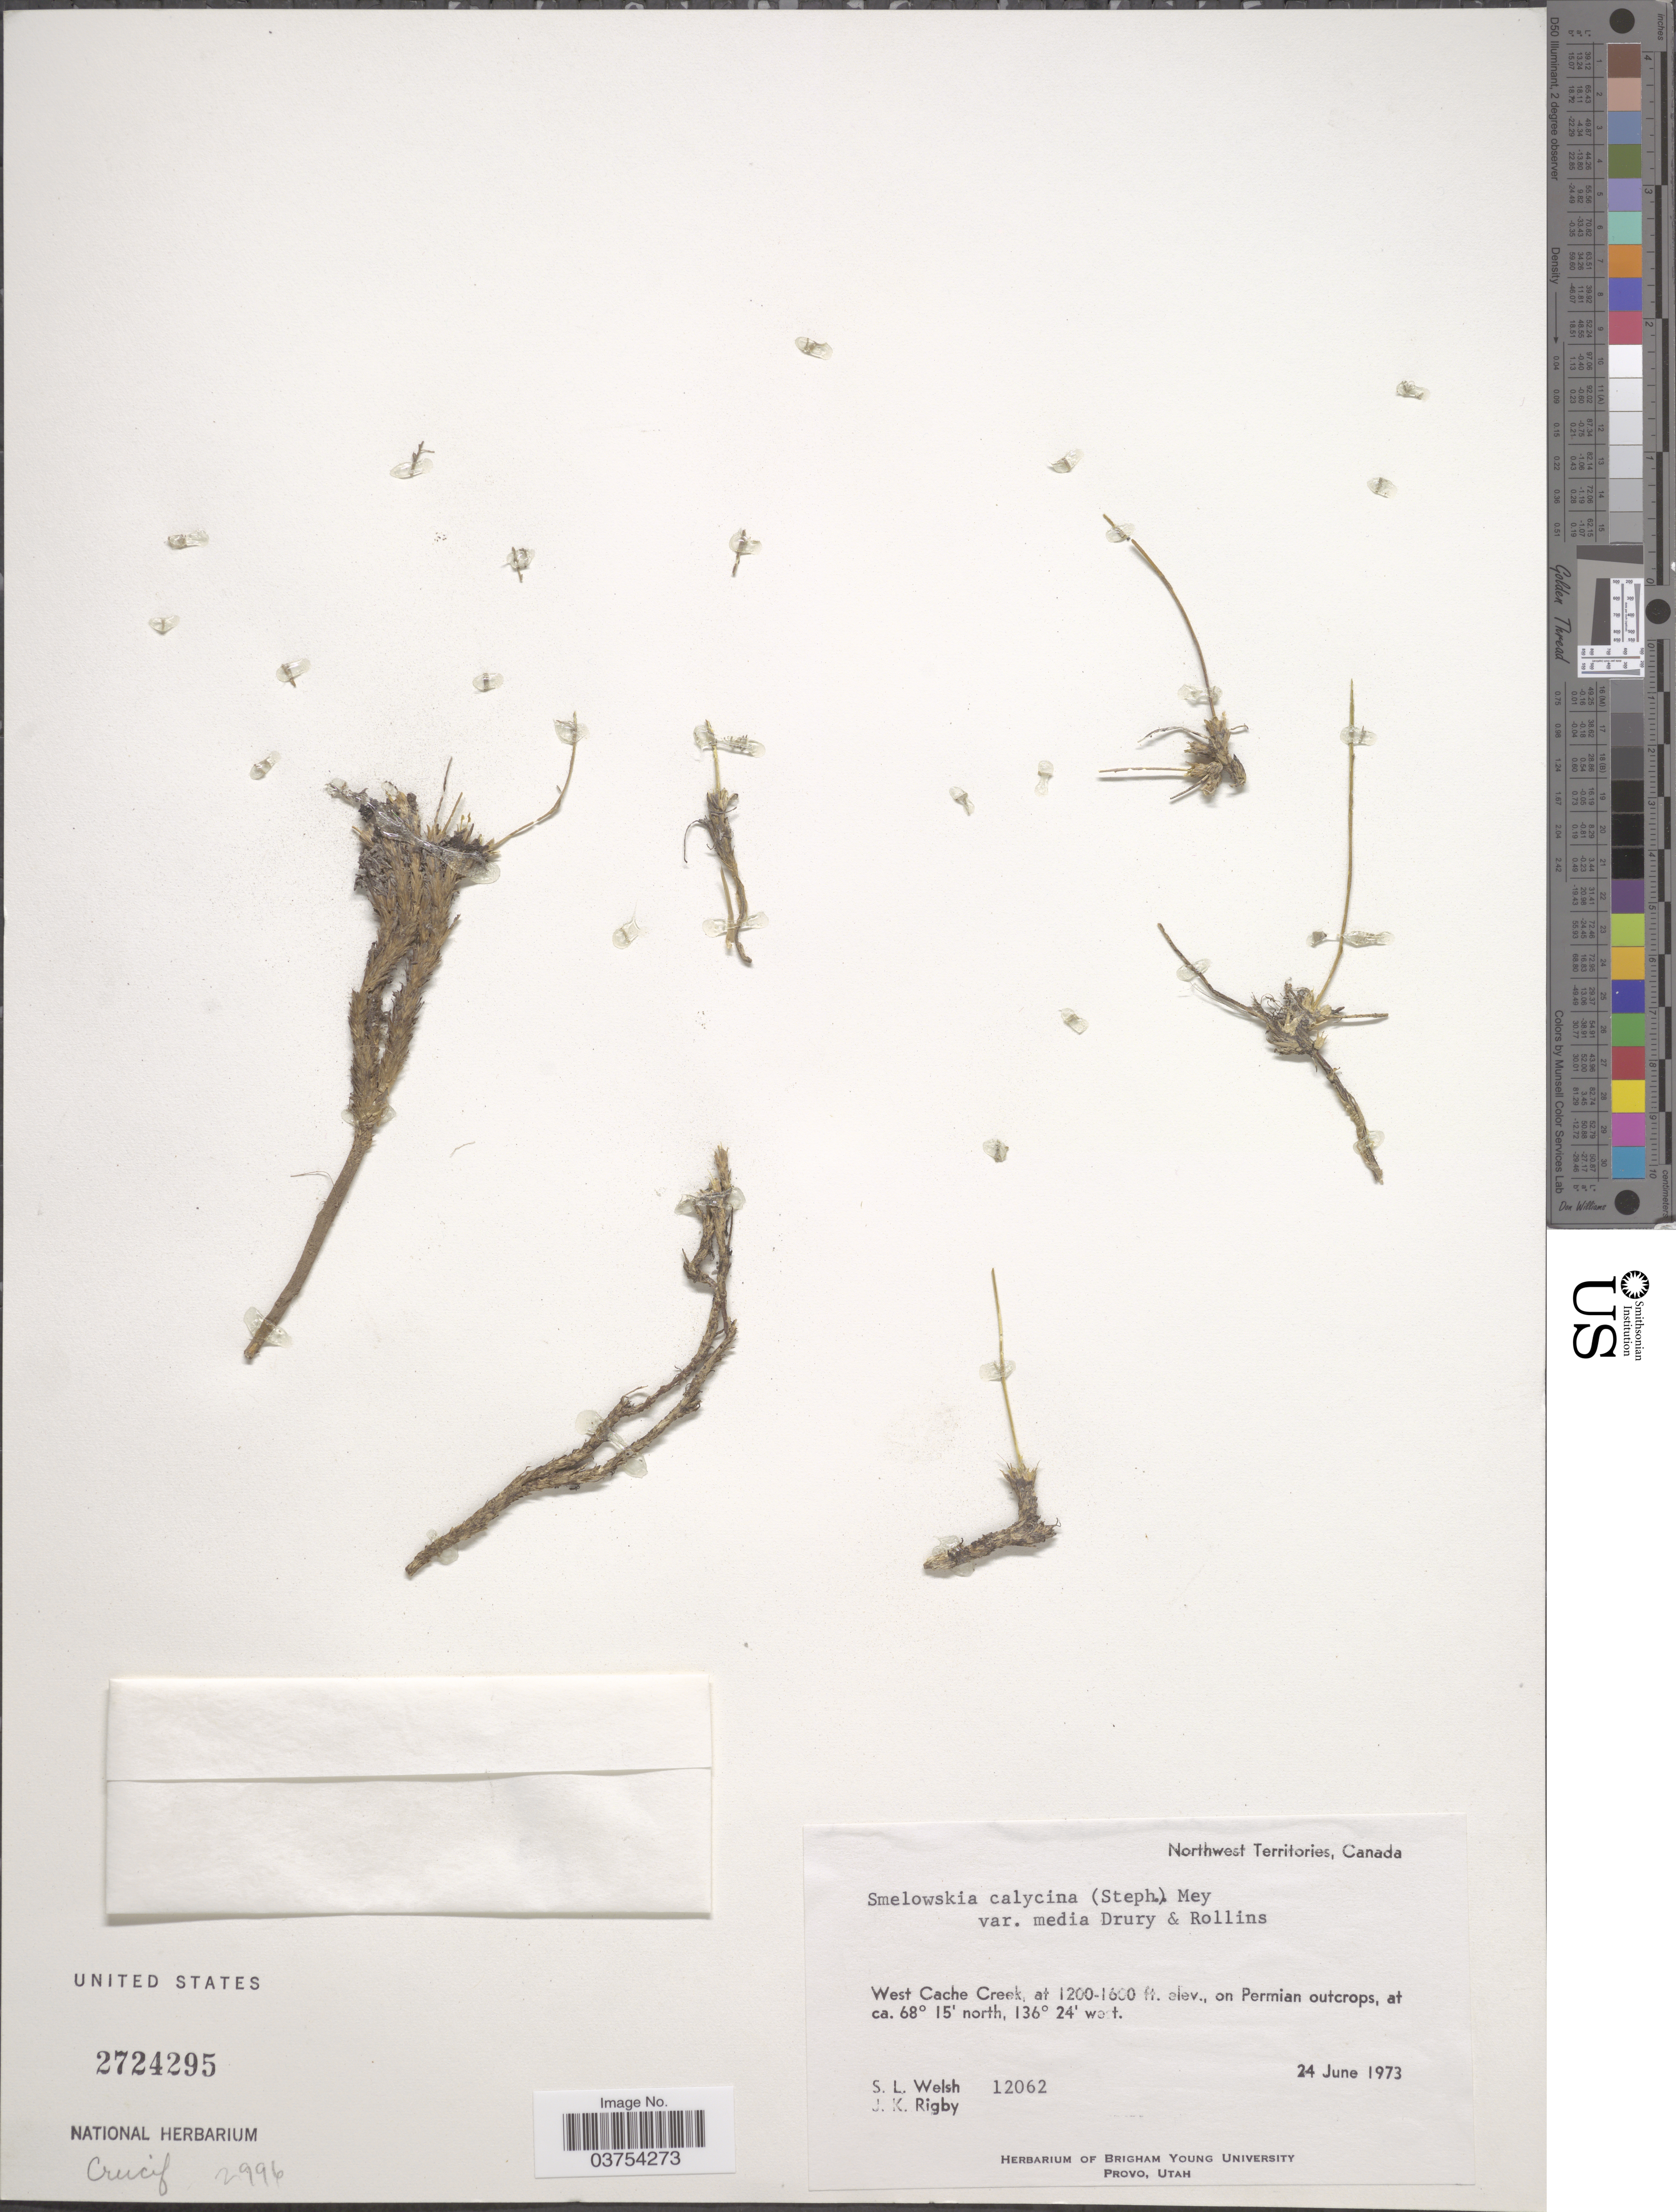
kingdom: Plantae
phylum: Tracheophyta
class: Magnoliopsida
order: Brassicales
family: Brassicaceae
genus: Smelowskia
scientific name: Smelowskia calycina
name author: (Stephan) C.A. Mey.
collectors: S. Welsh & J. Rigby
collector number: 12062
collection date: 1973-06-24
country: Canada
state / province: Northwest Territories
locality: West Cache Creek, on Permian outcrops.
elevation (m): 366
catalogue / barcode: US 2724295